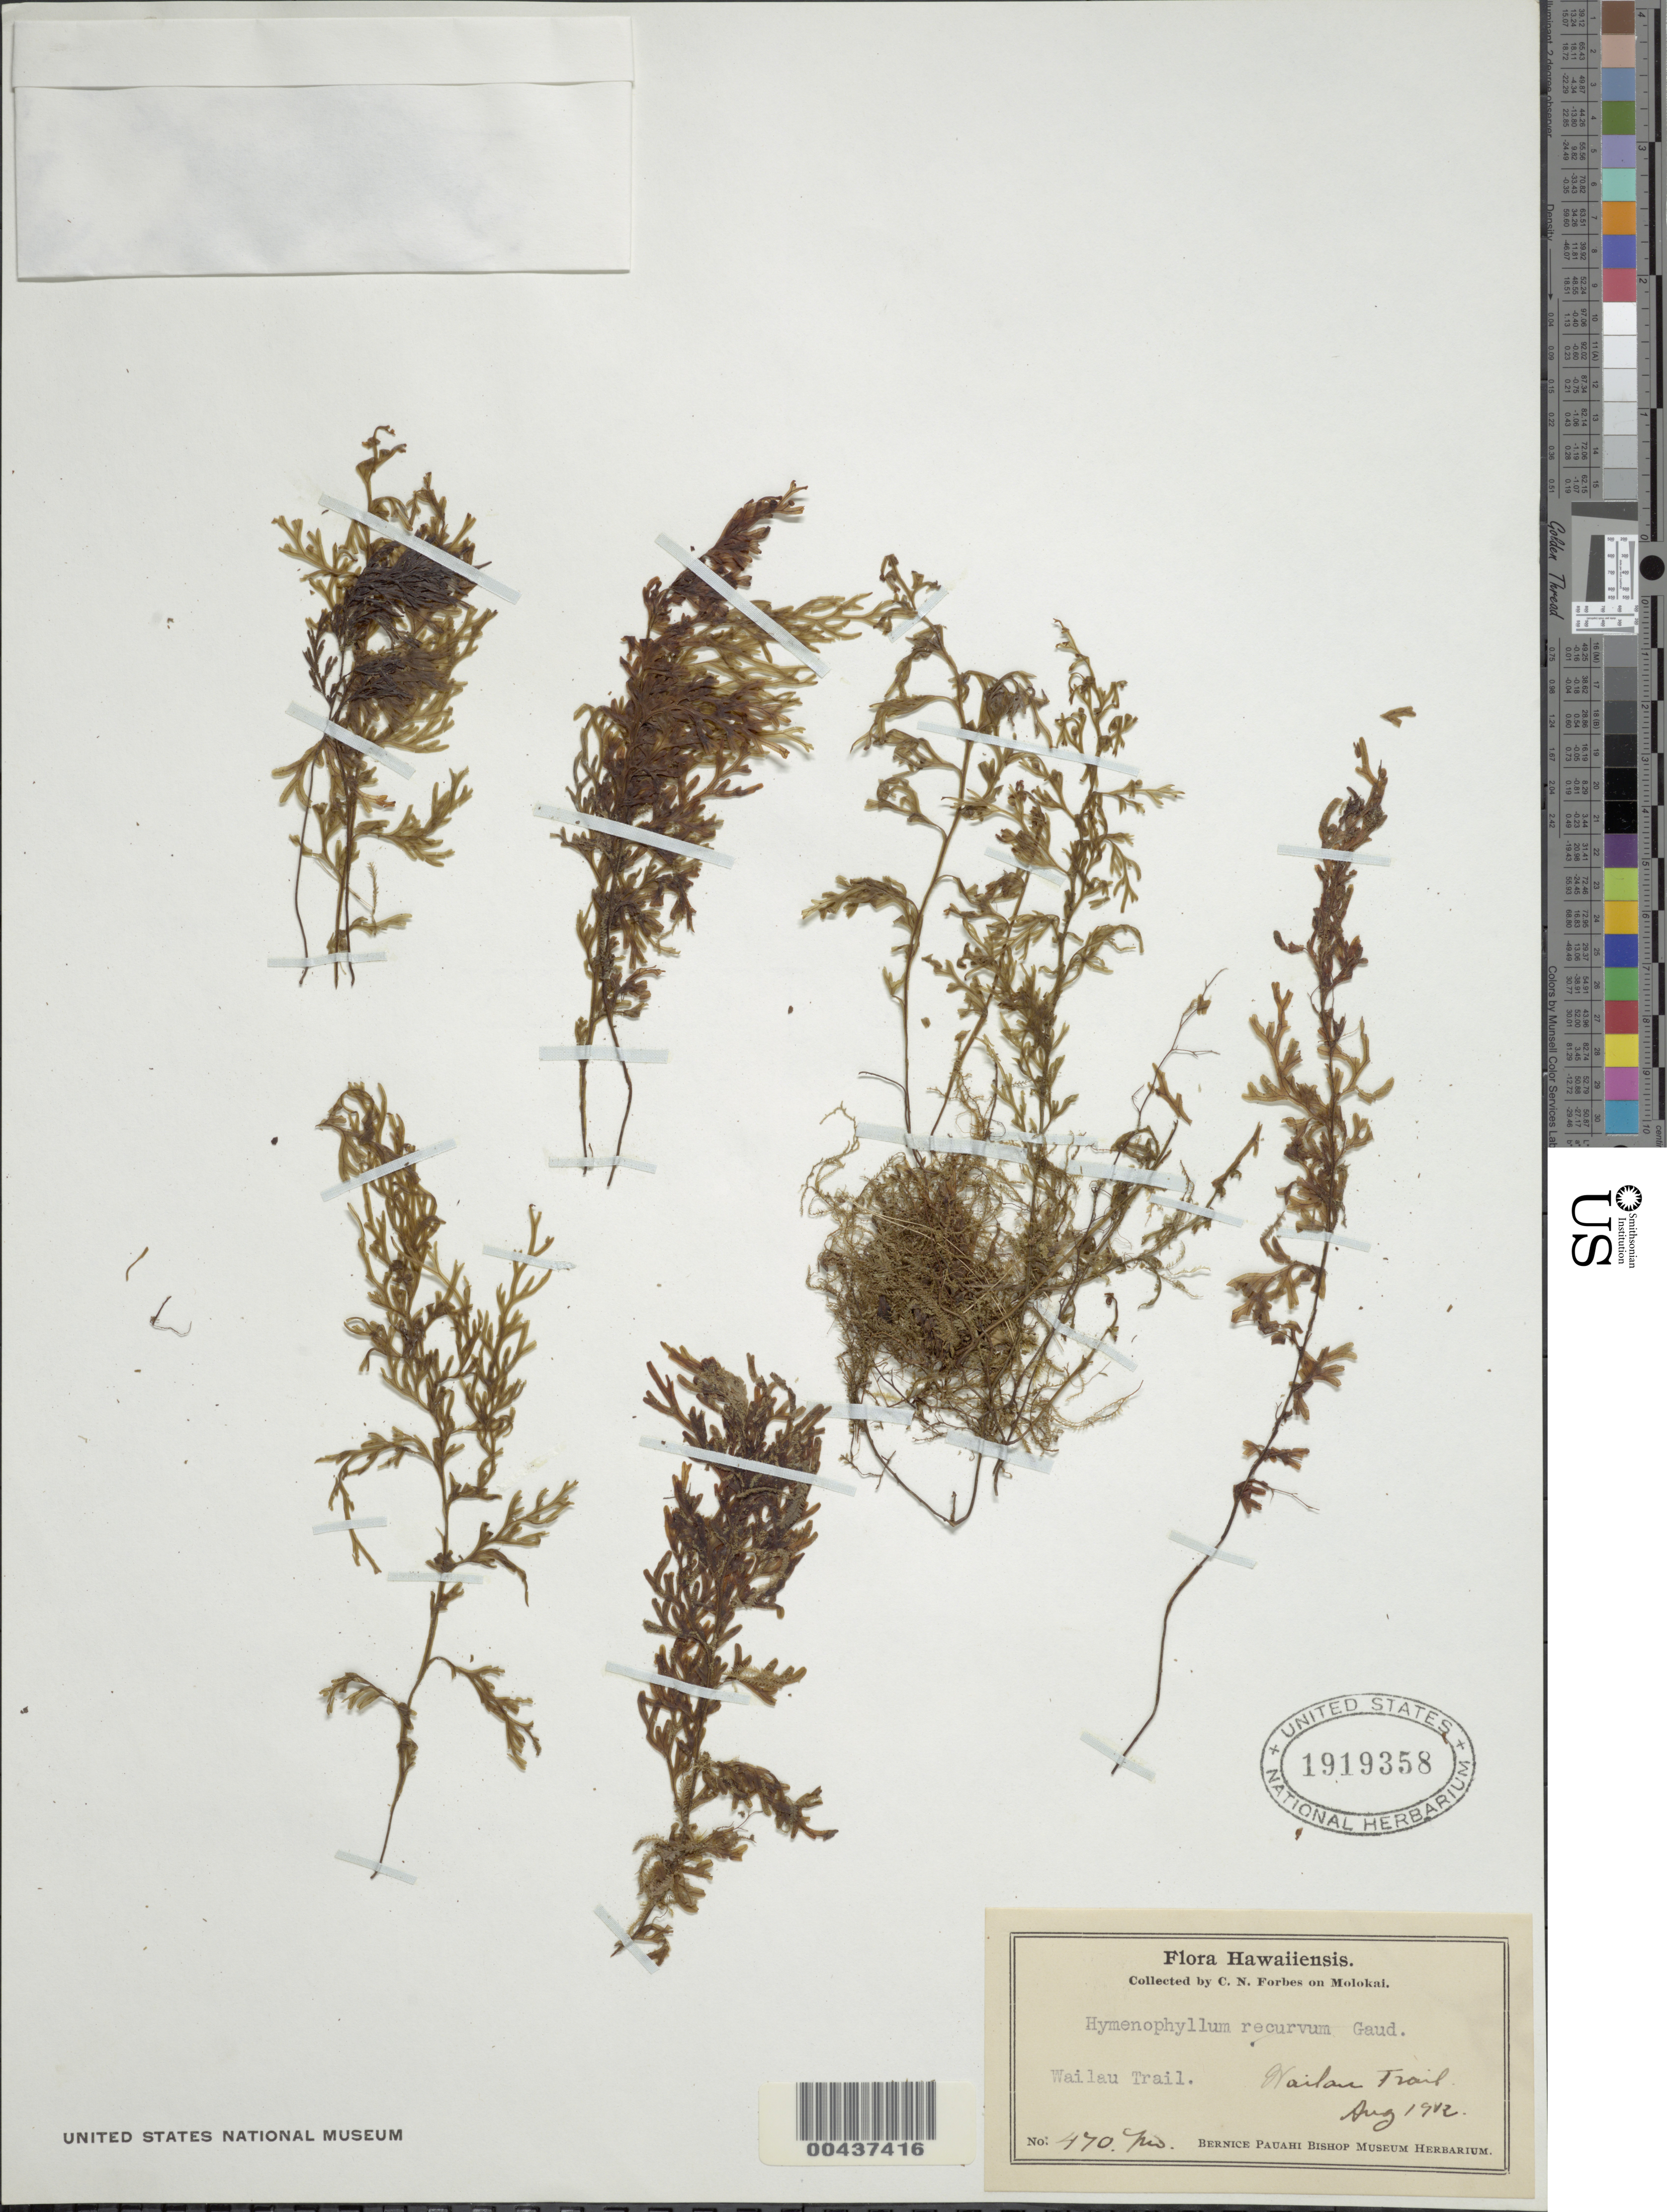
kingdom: Plantae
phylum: Tracheophyta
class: Polypodiopsida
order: Hymenophyllales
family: Hymenophyllaceae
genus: Hymenophyllum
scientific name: Hymenophyllum recurvum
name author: Gaudich.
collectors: C. N. Forbes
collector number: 470.Mo.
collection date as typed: Aug 1912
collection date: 1912-08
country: United States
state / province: Hawaii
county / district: Maui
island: Moloka'i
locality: Wailau Trail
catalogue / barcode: US 1919358